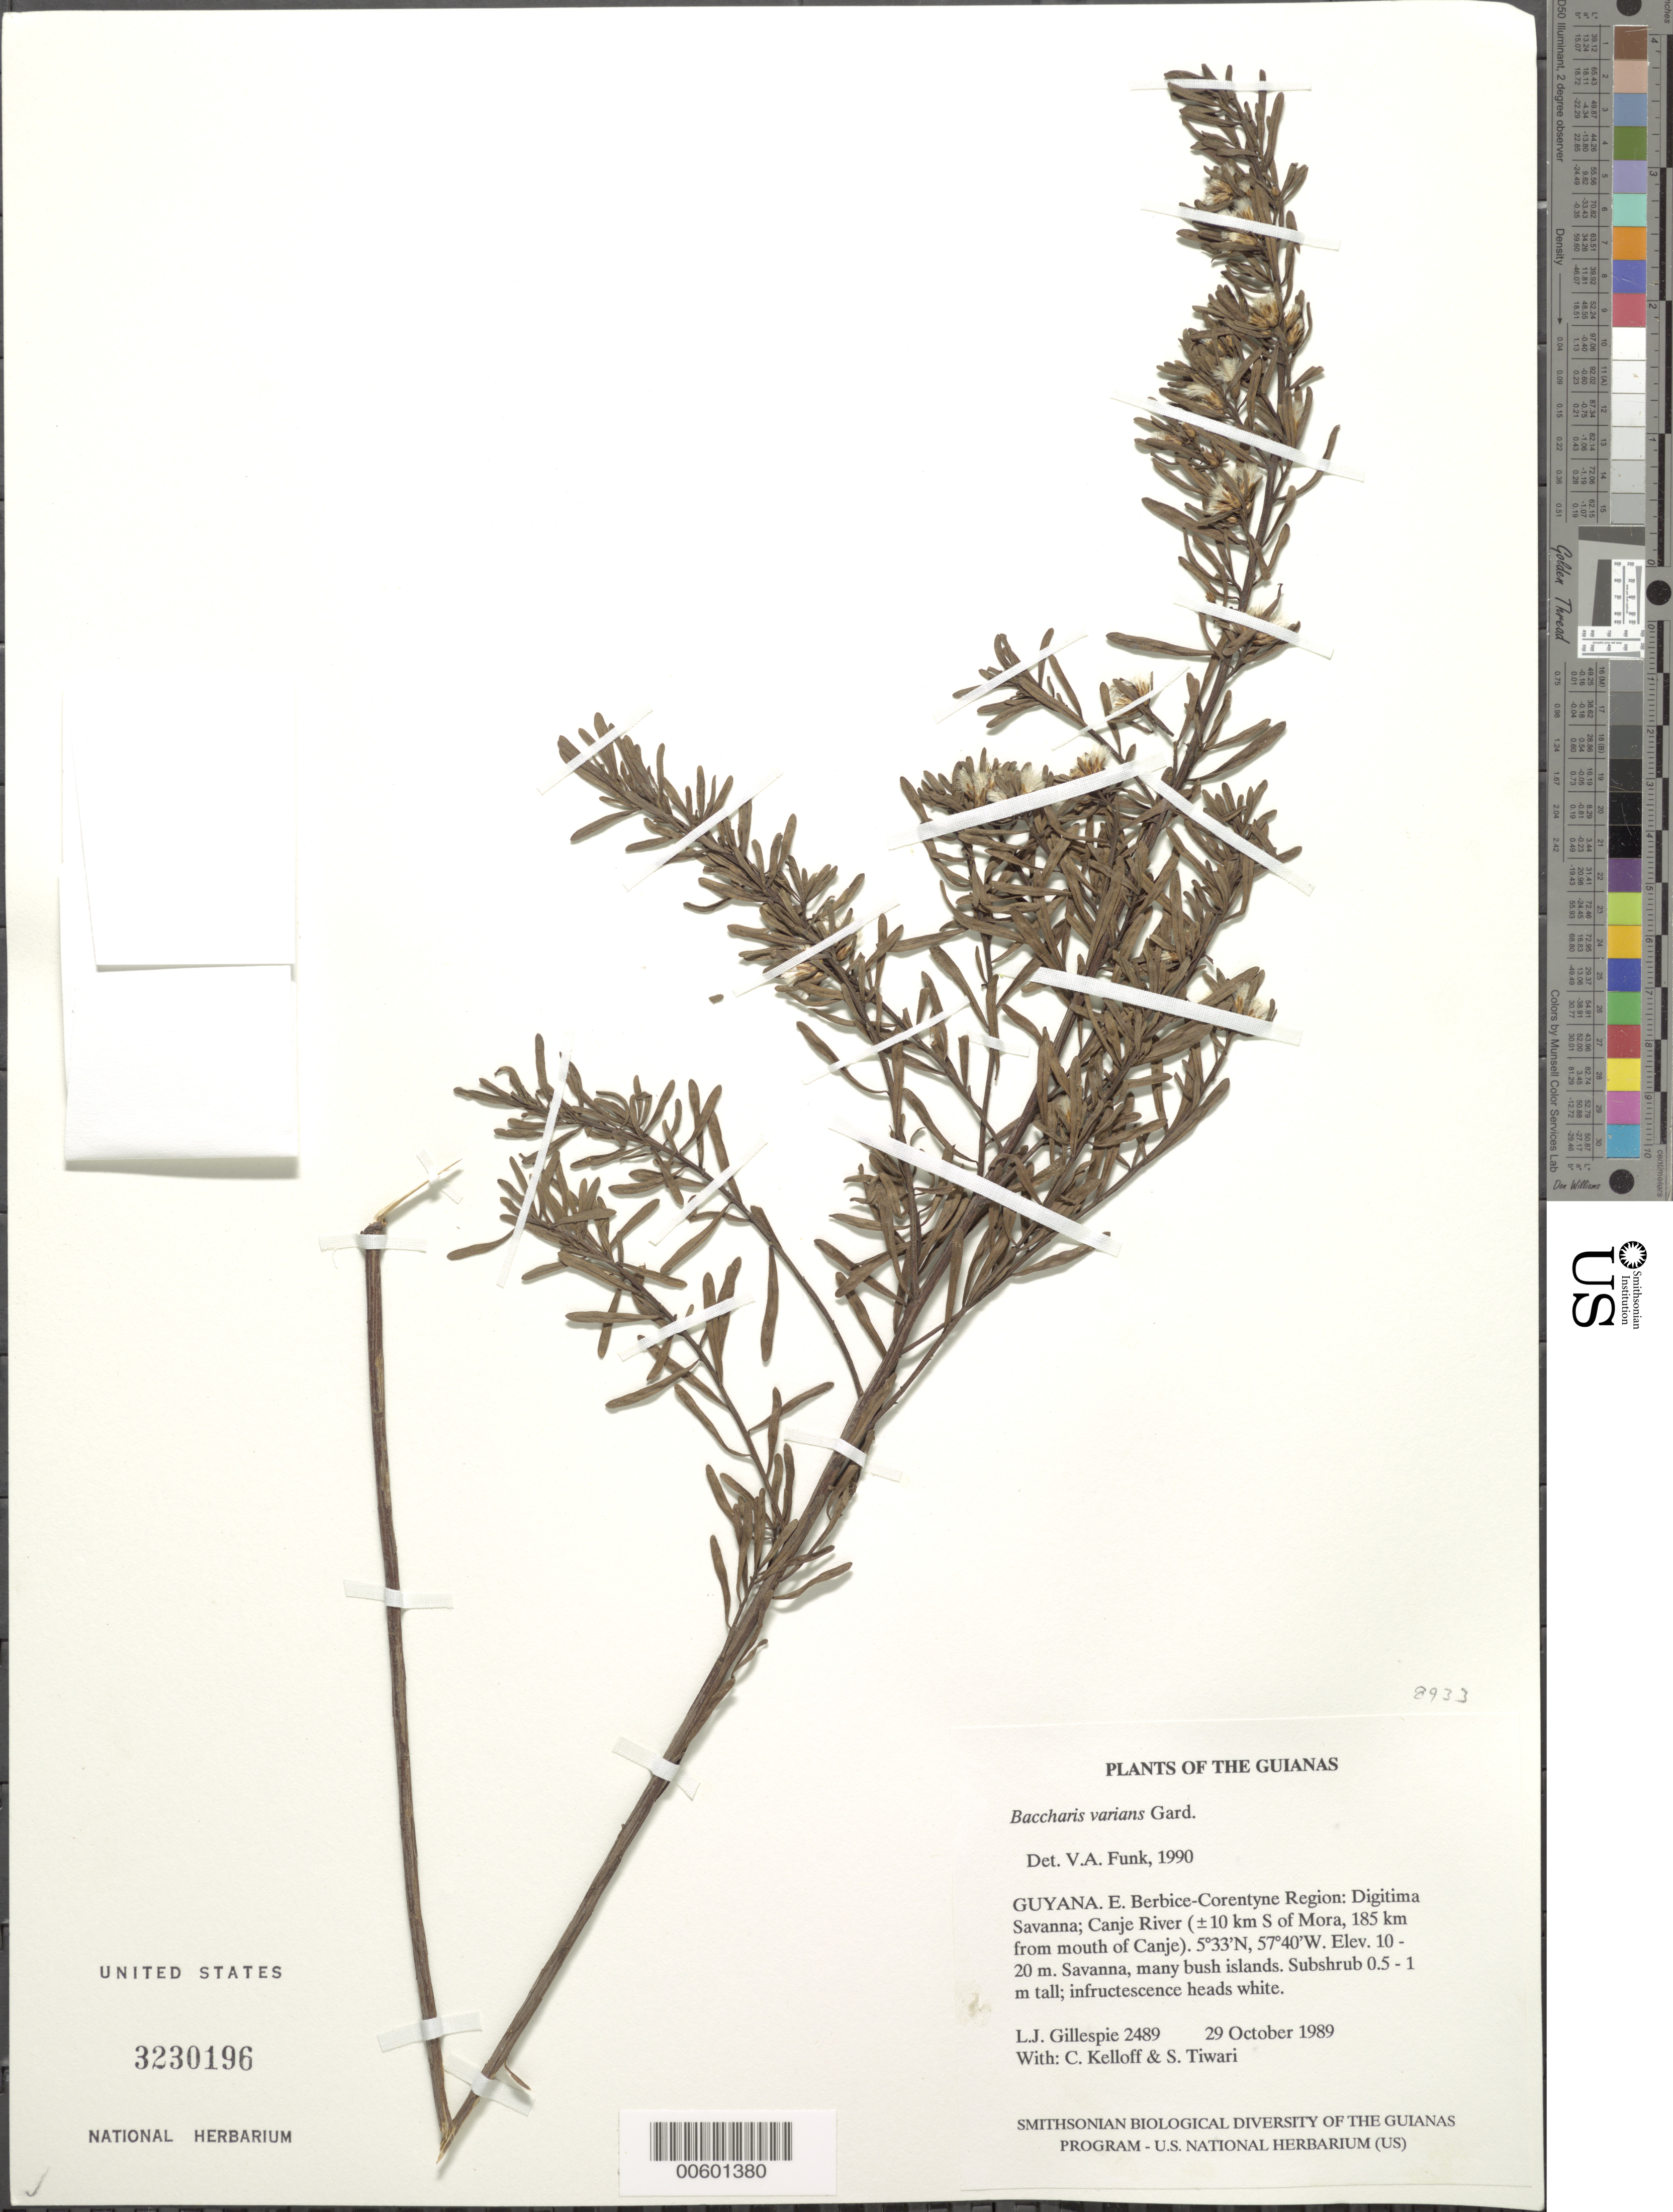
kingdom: Plantae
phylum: Tracheophyta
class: Magnoliopsida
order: Asterales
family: Asteraceae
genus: Baccharis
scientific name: Baccharis varians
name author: Gardner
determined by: Funk, Vicki A., (BOT), Smithsonian Institution - National Museum of Natural History (UNITED STATES)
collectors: L. J. Gillespie, C. L. Kelloff & S. Tiwari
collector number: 2489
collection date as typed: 29 October 1989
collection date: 1989-10-29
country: Guyana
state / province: E. Berbice-Corentyne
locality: Digitima Savanna, Canje River ±20 km S of Mora, 185 km from mouth of Canje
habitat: Savanna, many bush islands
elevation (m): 10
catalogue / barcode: US 3230196